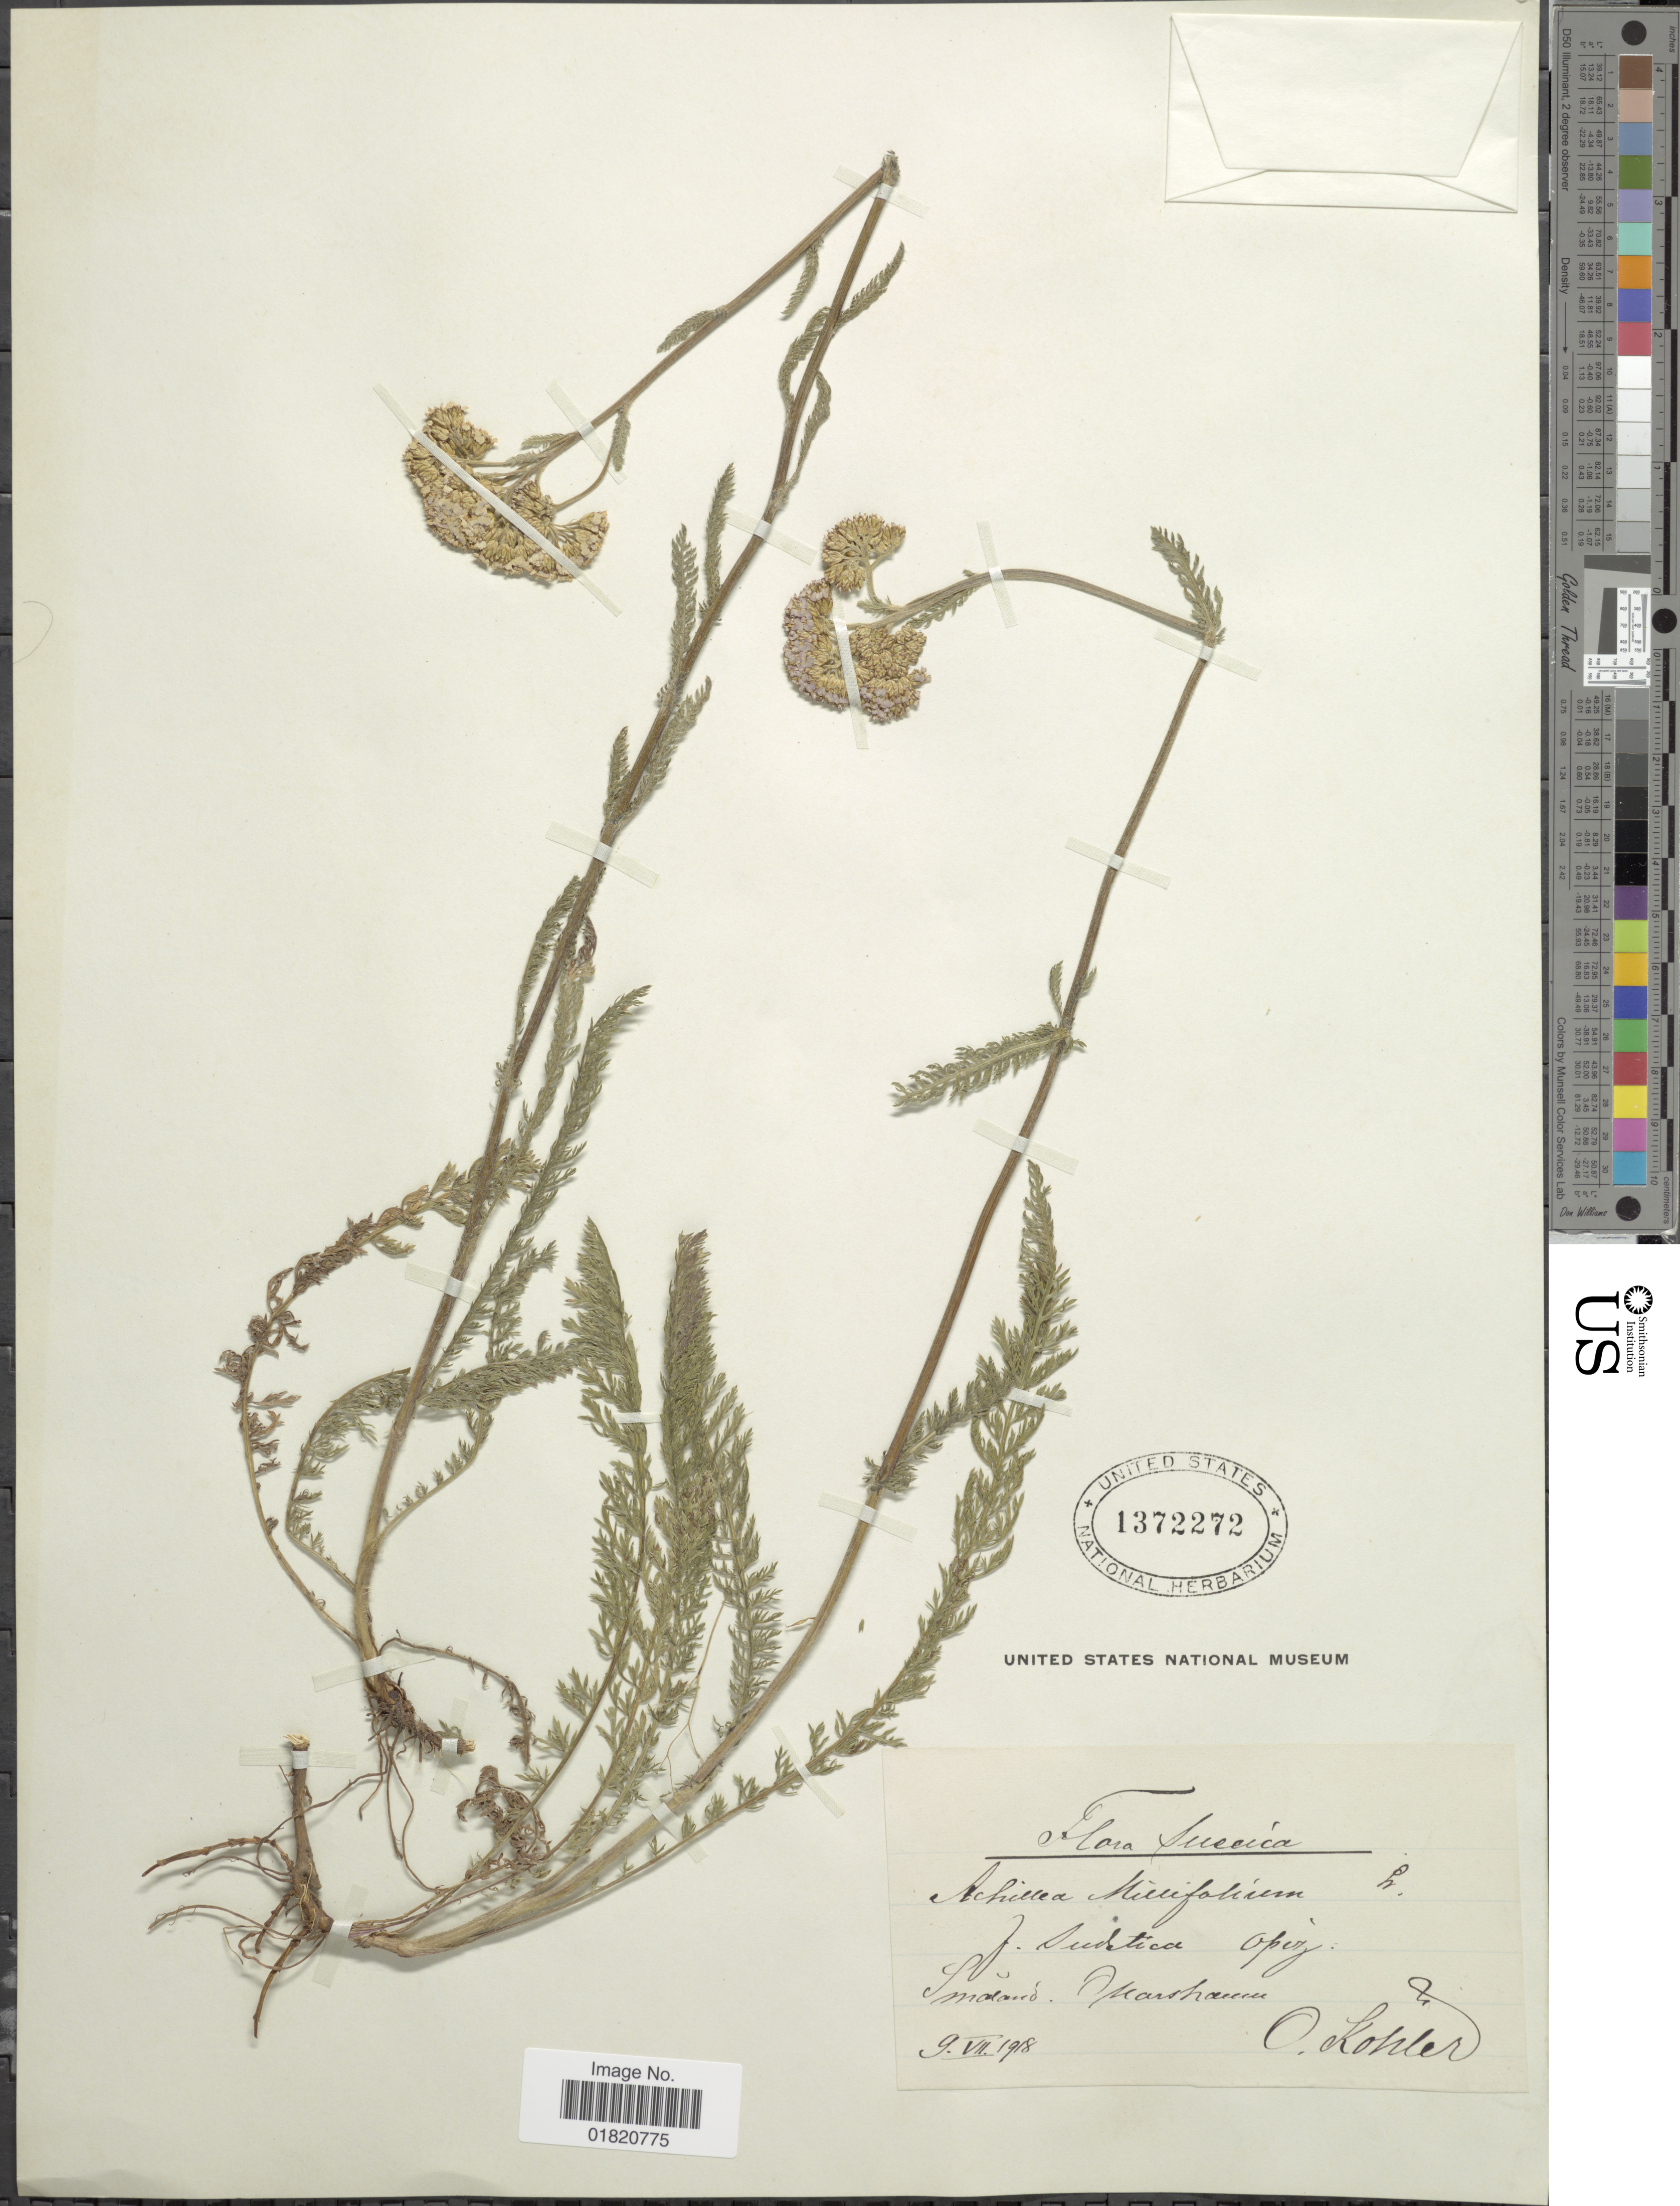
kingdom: Plantae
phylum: Tracheophyta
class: Magnoliopsida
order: Asterales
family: Asteraceae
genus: Achillea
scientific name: Achillea millefolium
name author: L.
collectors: O. Köhler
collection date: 1918-08-09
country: Sweden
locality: Smdano. Oskarshamn Suecica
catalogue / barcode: US 1372272